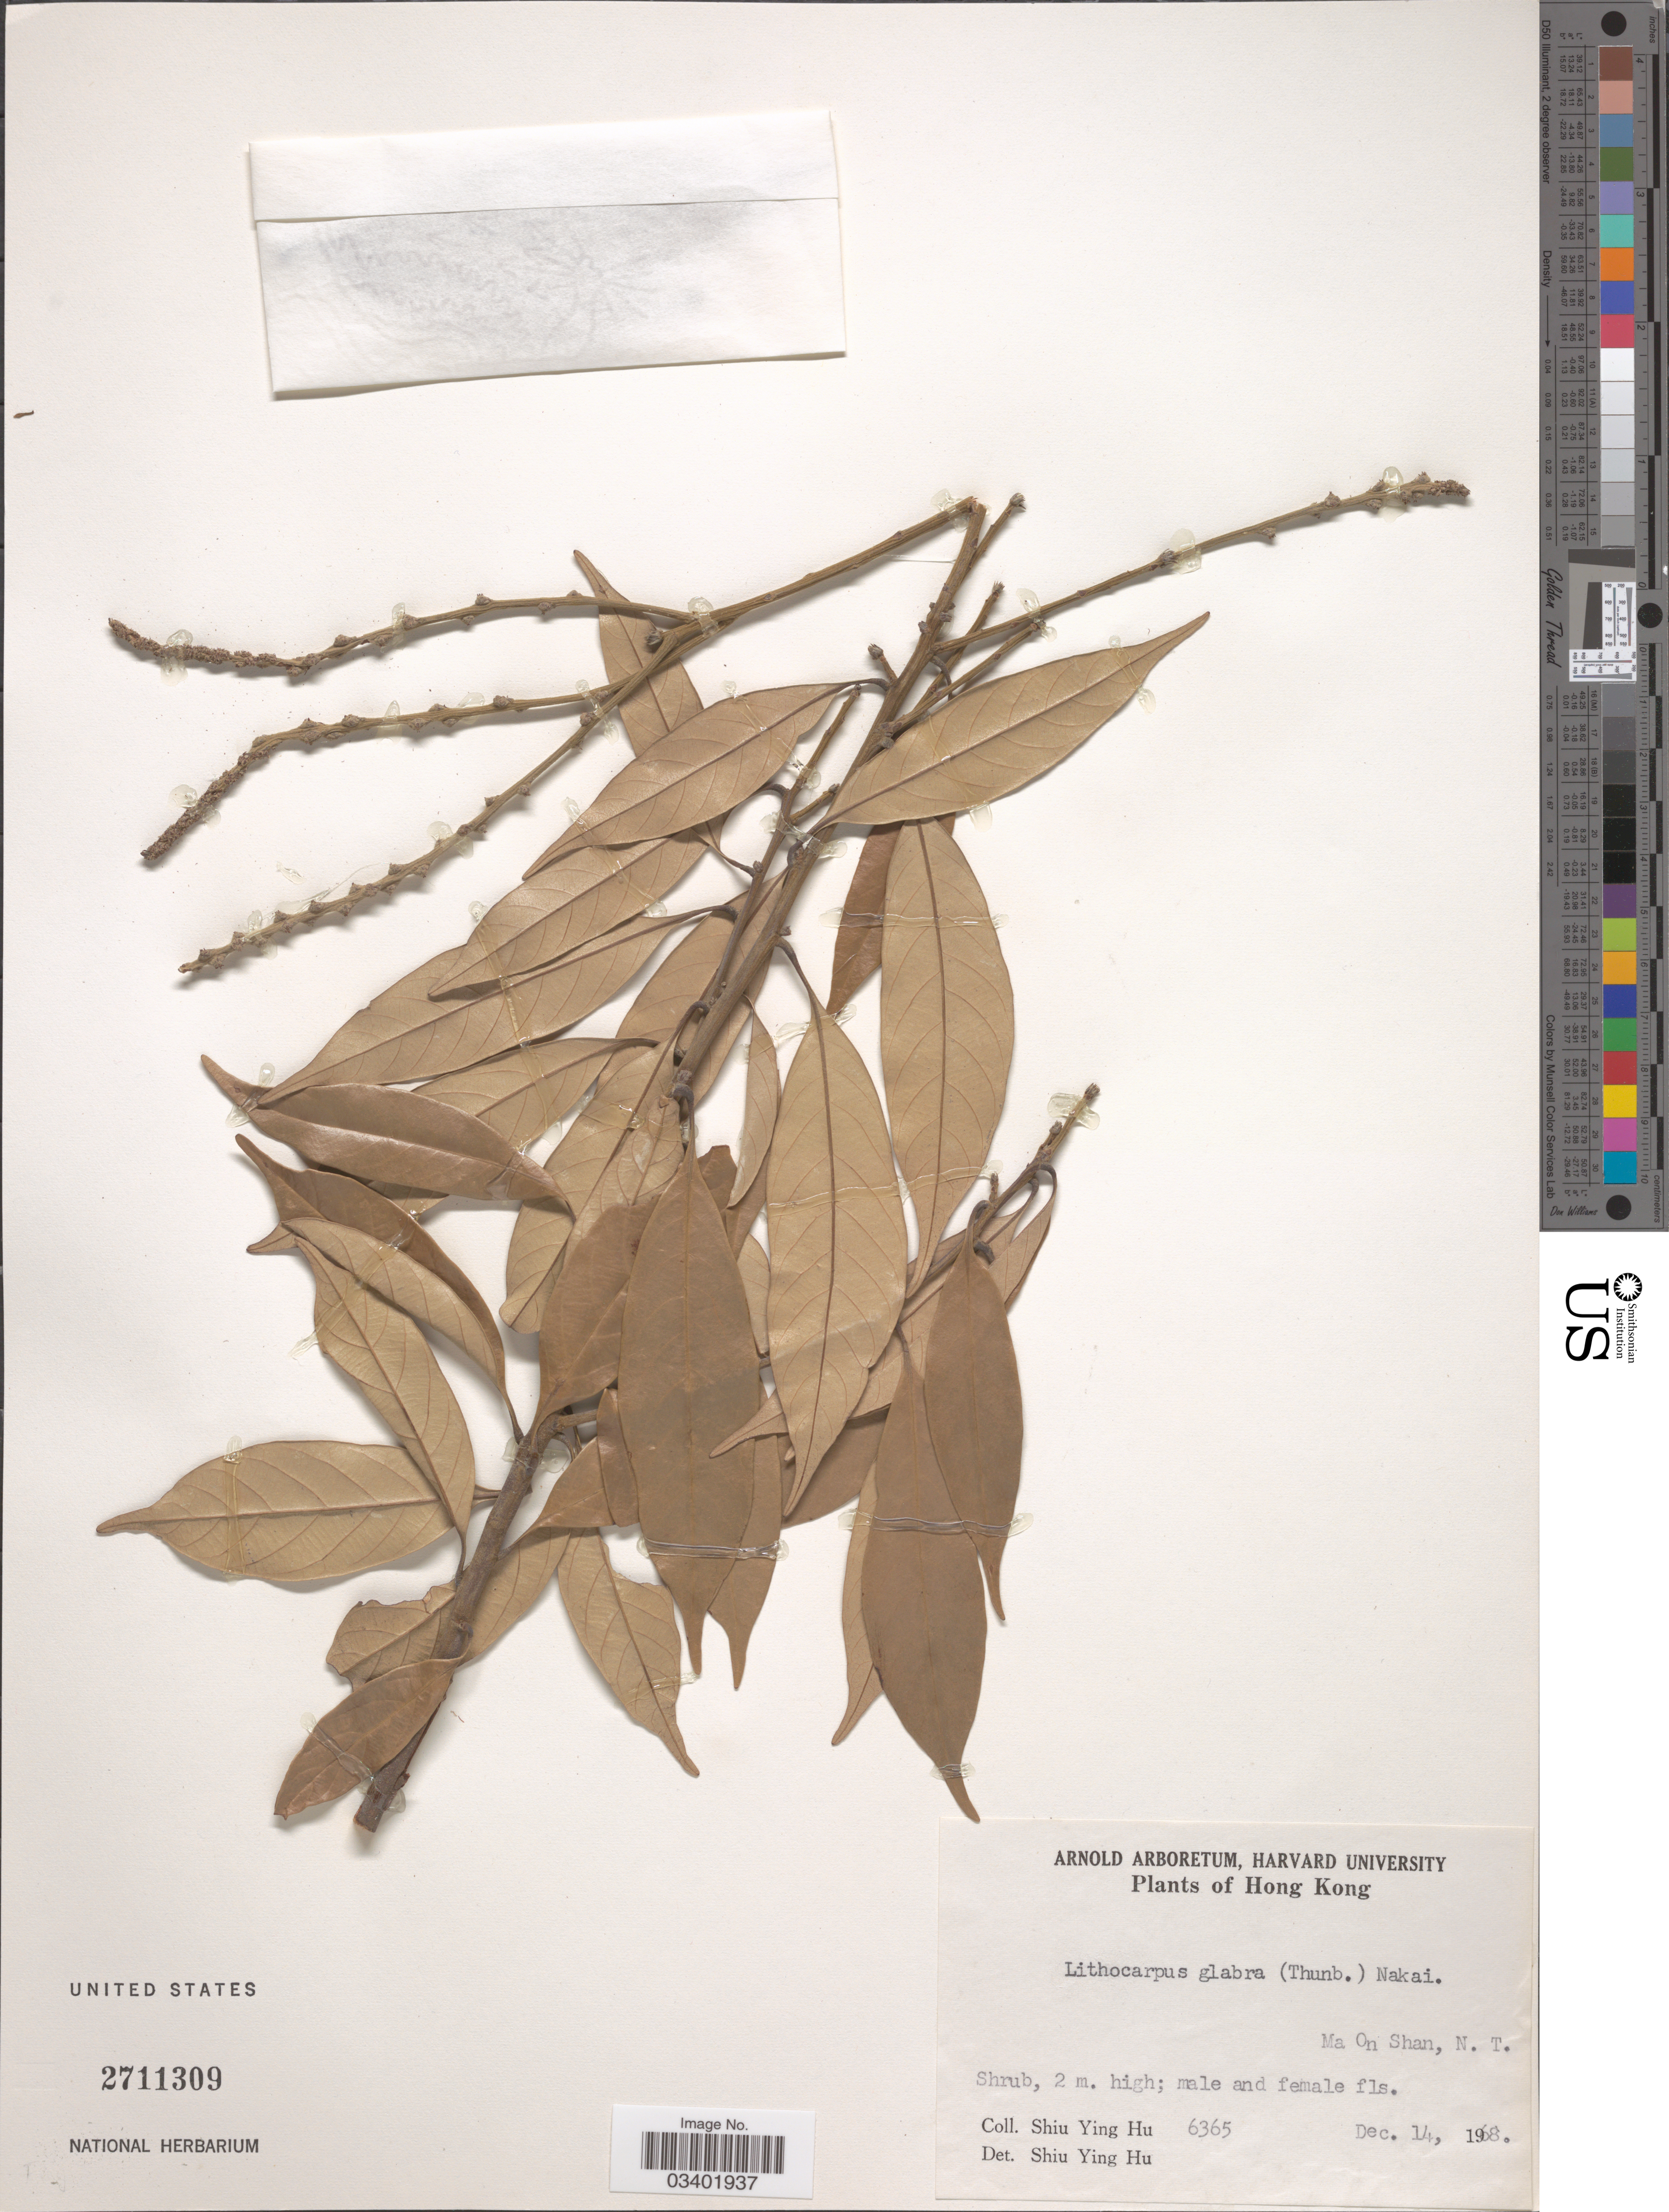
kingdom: Plantae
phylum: Tracheophyta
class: Magnoliopsida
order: Fagales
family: Fagaceae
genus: Lithocarpus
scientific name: Lithocarpus glaber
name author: (Thunb.) Nakai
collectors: S. Y. Hu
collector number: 6365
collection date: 1968-12-14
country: China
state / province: Hong Kong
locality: Ma On Shan, N. T.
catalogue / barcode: US 2711309